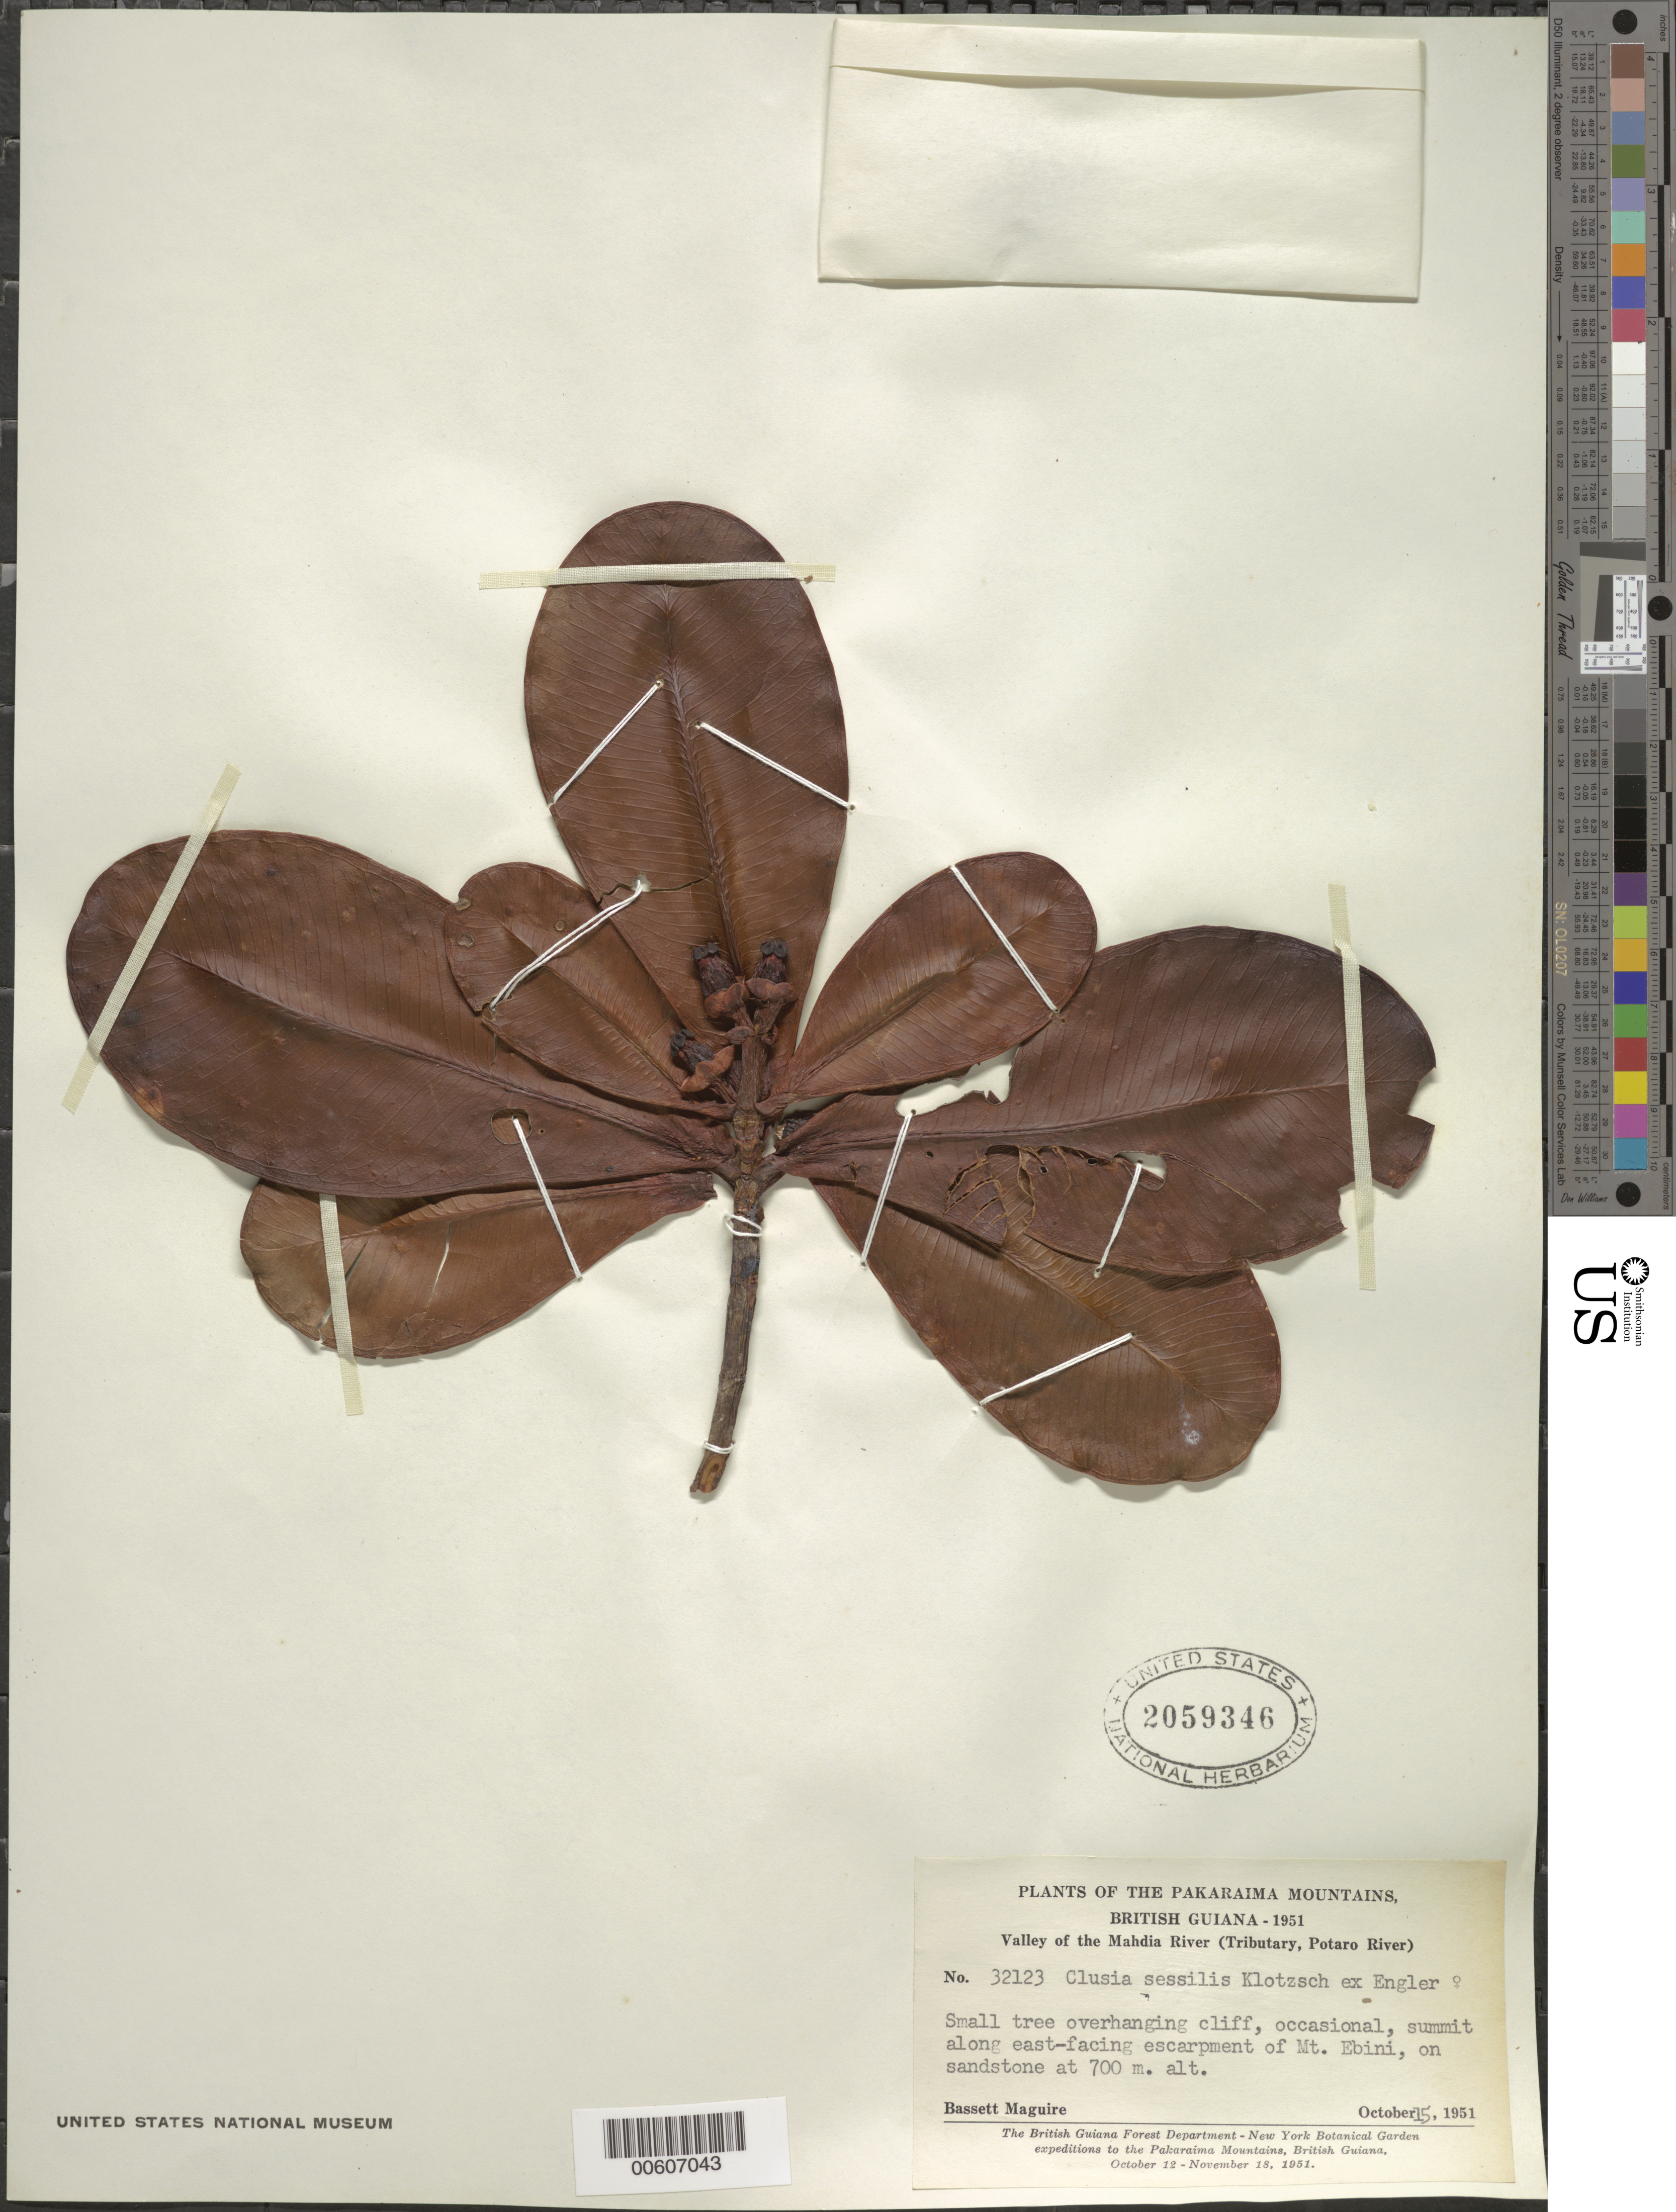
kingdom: Plantae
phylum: Tracheophyta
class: Magnoliopsida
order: Malpighiales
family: Clusiaceae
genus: Clusia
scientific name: Clusia sessilis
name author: Klotzsch ex Engl.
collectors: B. Maguire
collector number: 32123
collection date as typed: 15-Oct-51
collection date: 1951-10-15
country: Guyana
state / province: Potaro-Siparuni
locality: Mahdia River, Mt. Ebini, east facing escarpment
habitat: Summit along east-facing escarpment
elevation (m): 700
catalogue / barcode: US 2059346